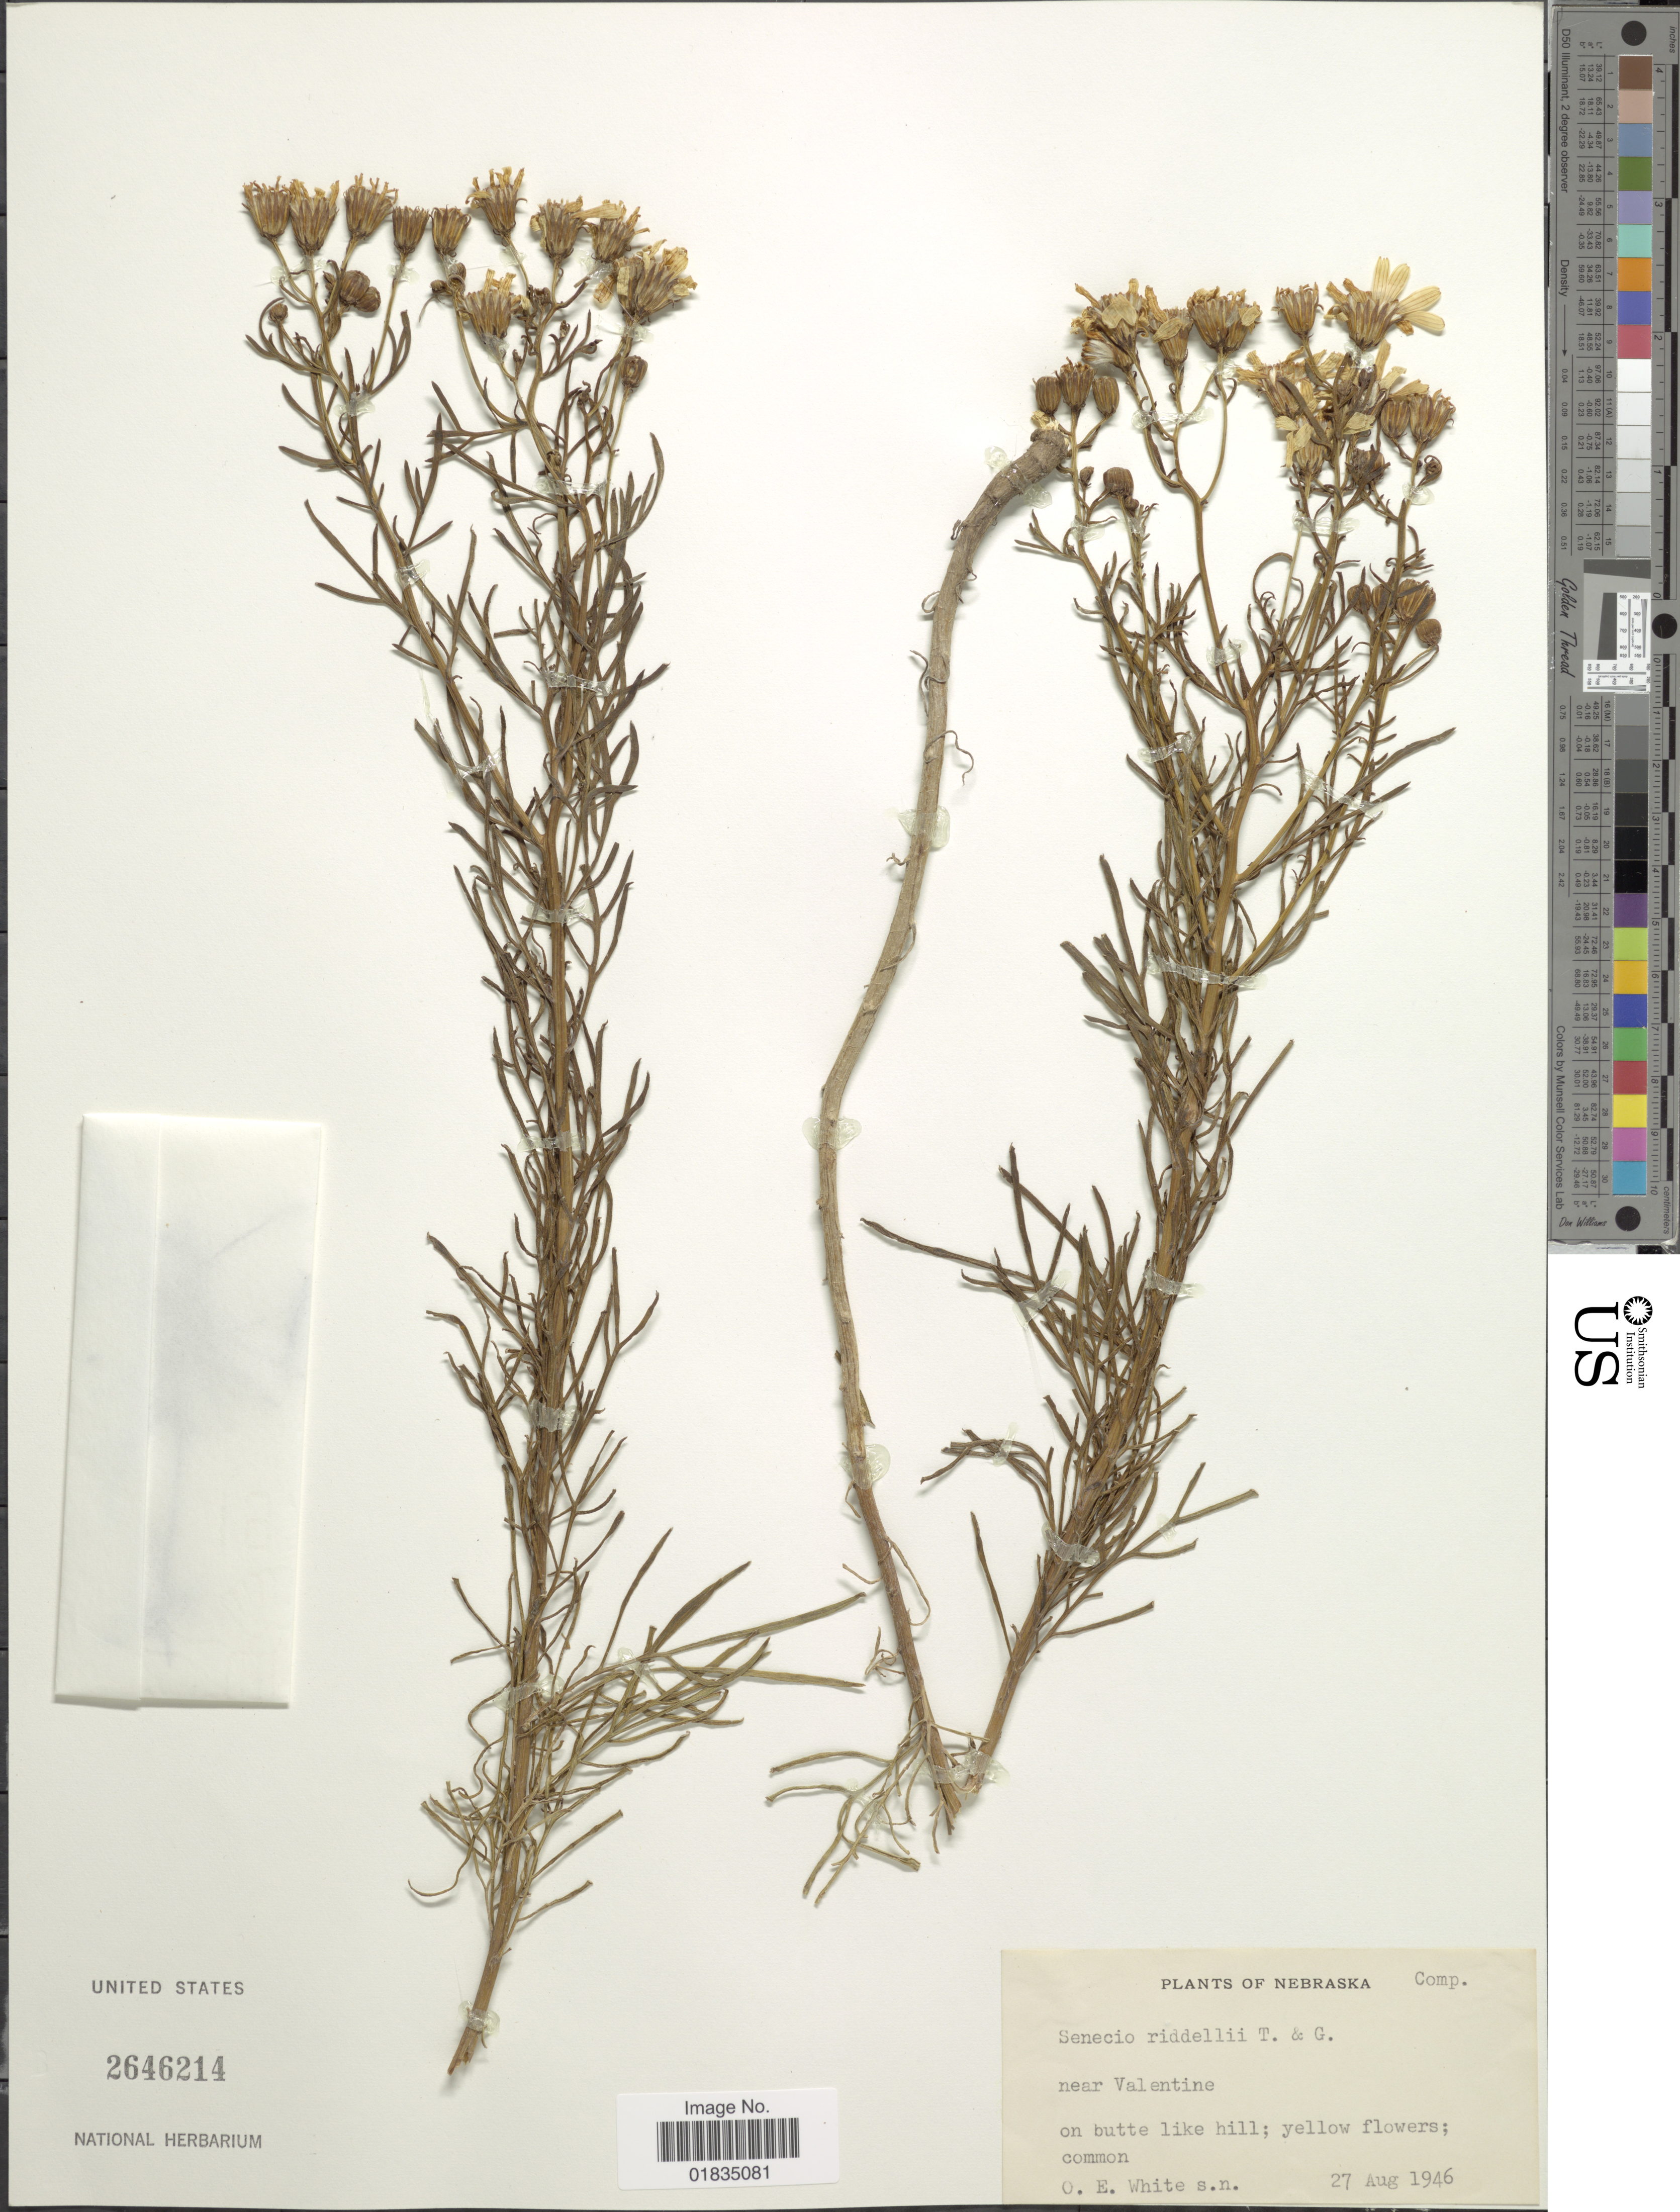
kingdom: Plantae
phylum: Tracheophyta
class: Magnoliopsida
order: Asterales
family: Asteraceae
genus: Senecio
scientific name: Senecio riddellii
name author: Torr. & A. Gray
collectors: O. E. White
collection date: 1946-08-27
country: United States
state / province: Nebraska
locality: Near Valentine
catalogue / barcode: US 2646214